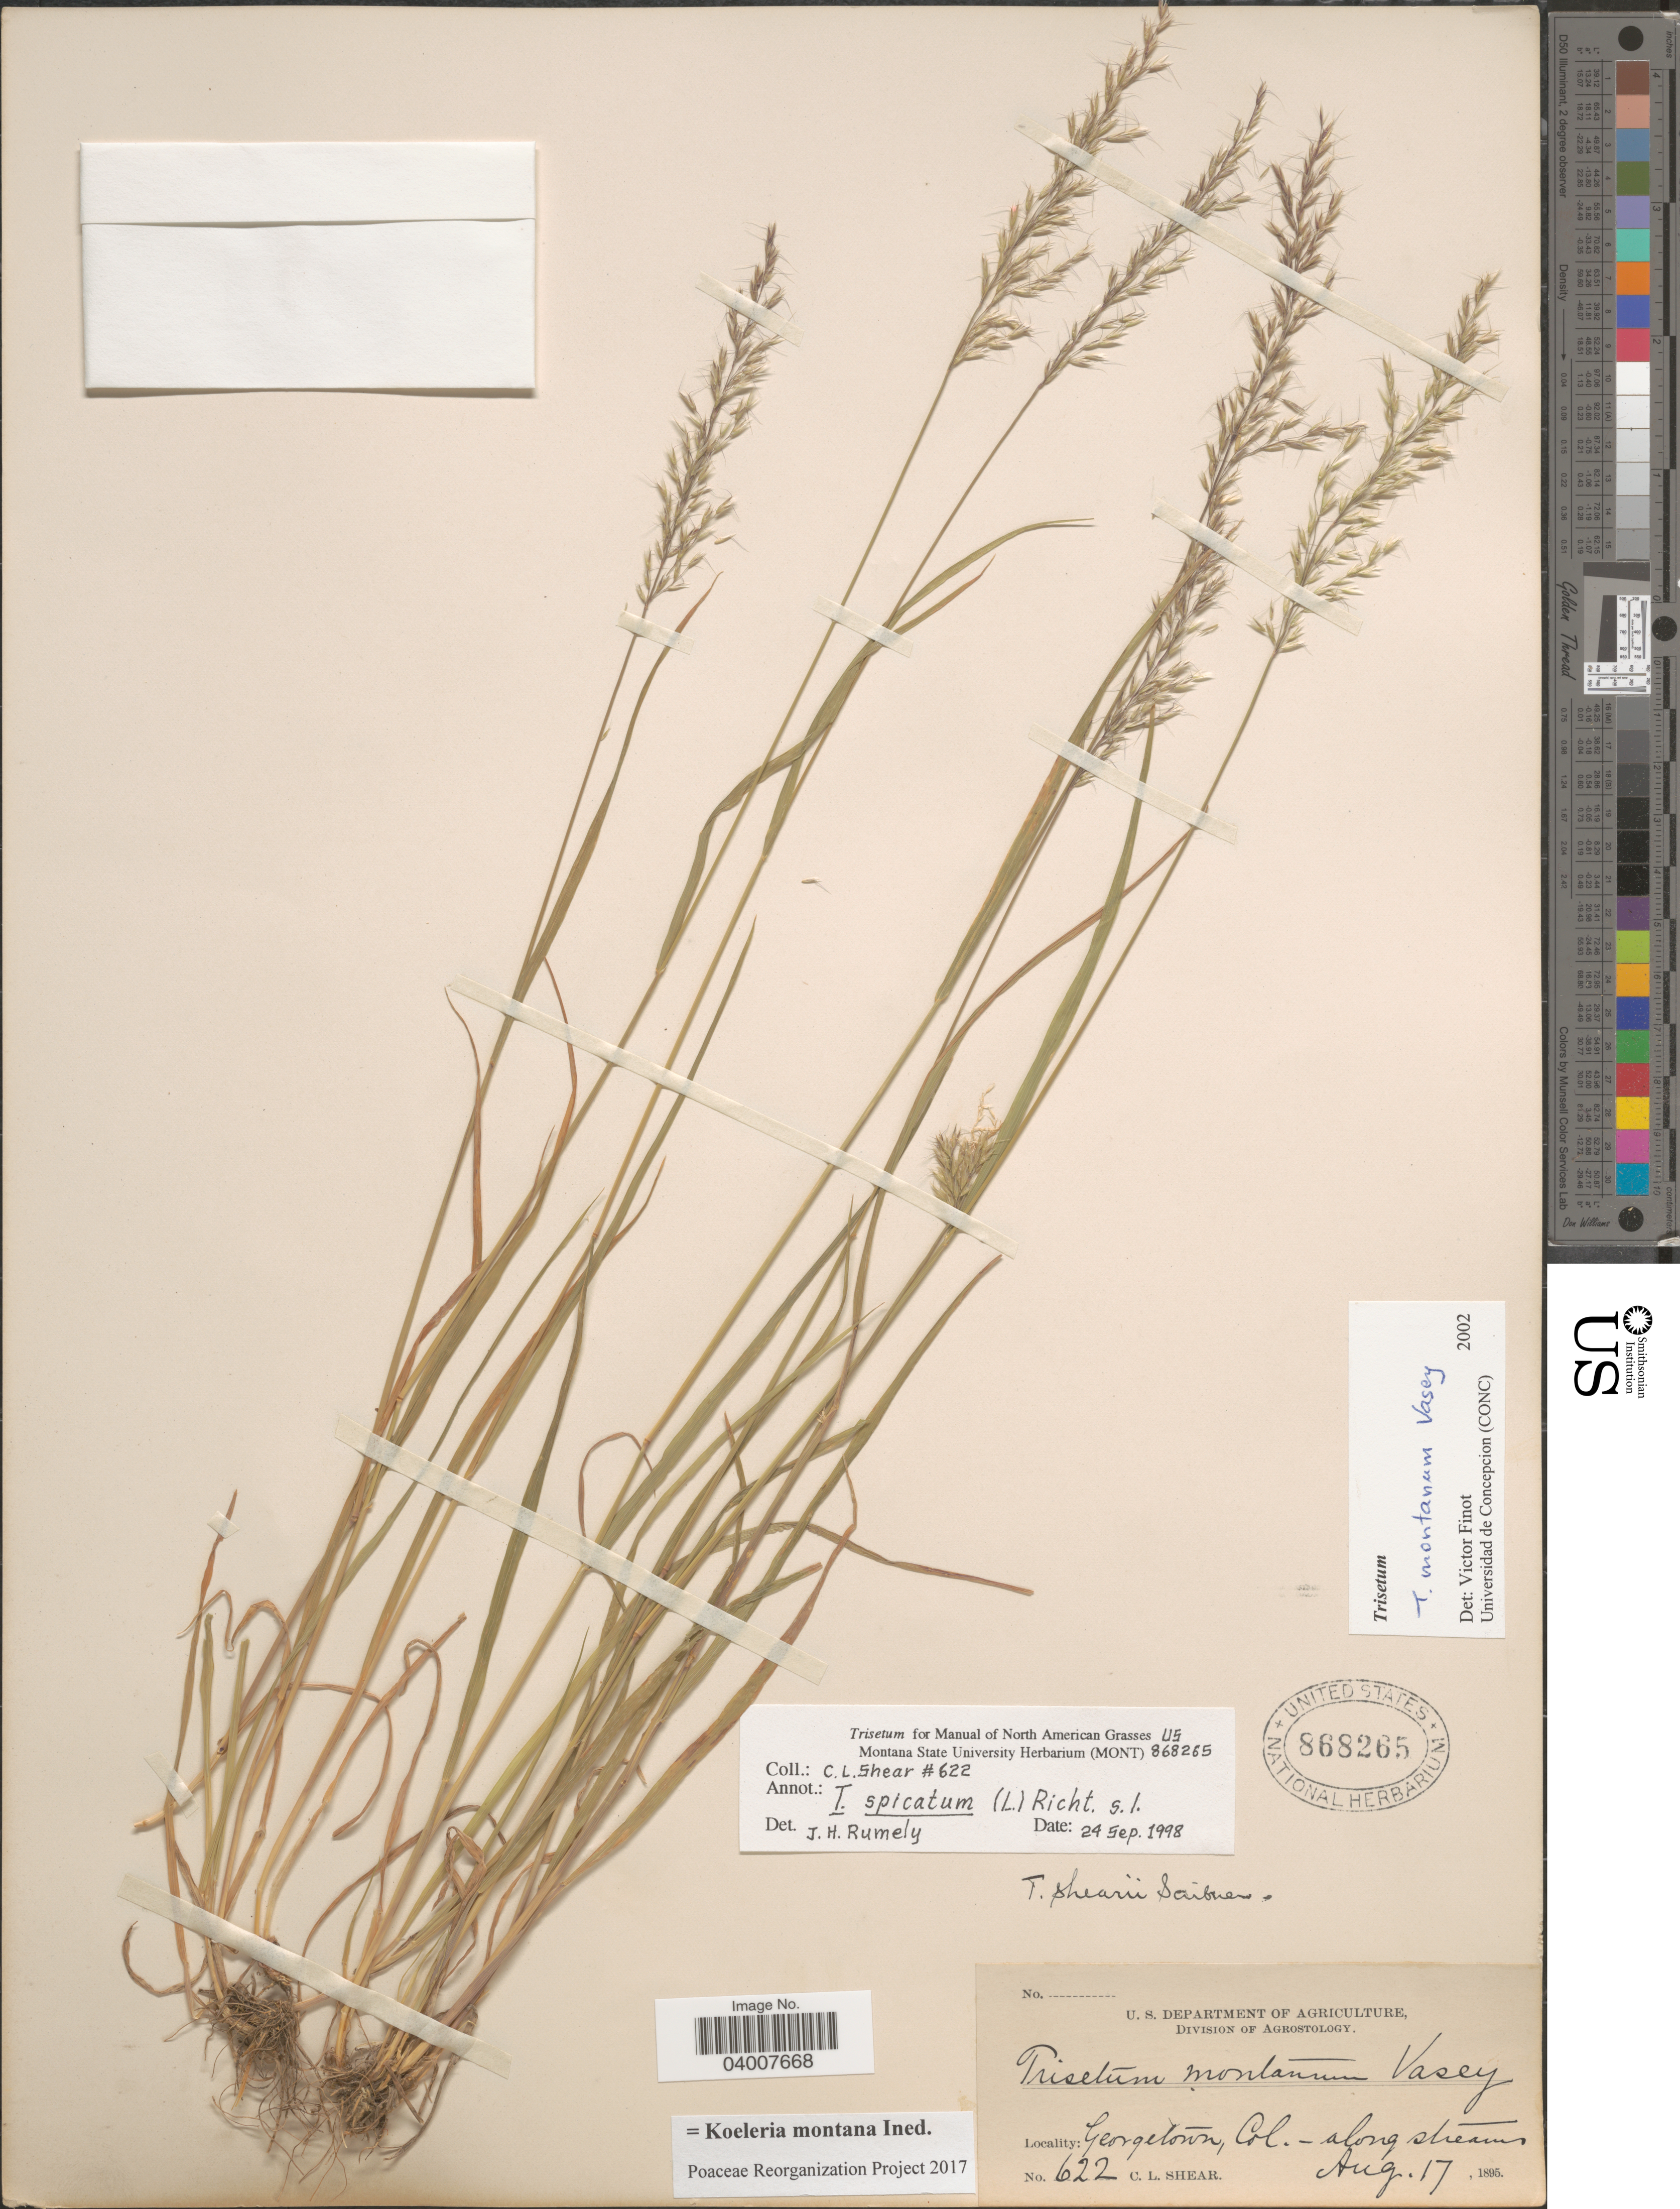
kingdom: Plantae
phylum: Tracheophyta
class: Liliopsida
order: Poales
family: Poaceae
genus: Koeleria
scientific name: Koeleria montana ined.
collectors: C. L. Shear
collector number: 622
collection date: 1895-08-17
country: United States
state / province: Colorado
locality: Georgetown. Along stream.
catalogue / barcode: US 868265